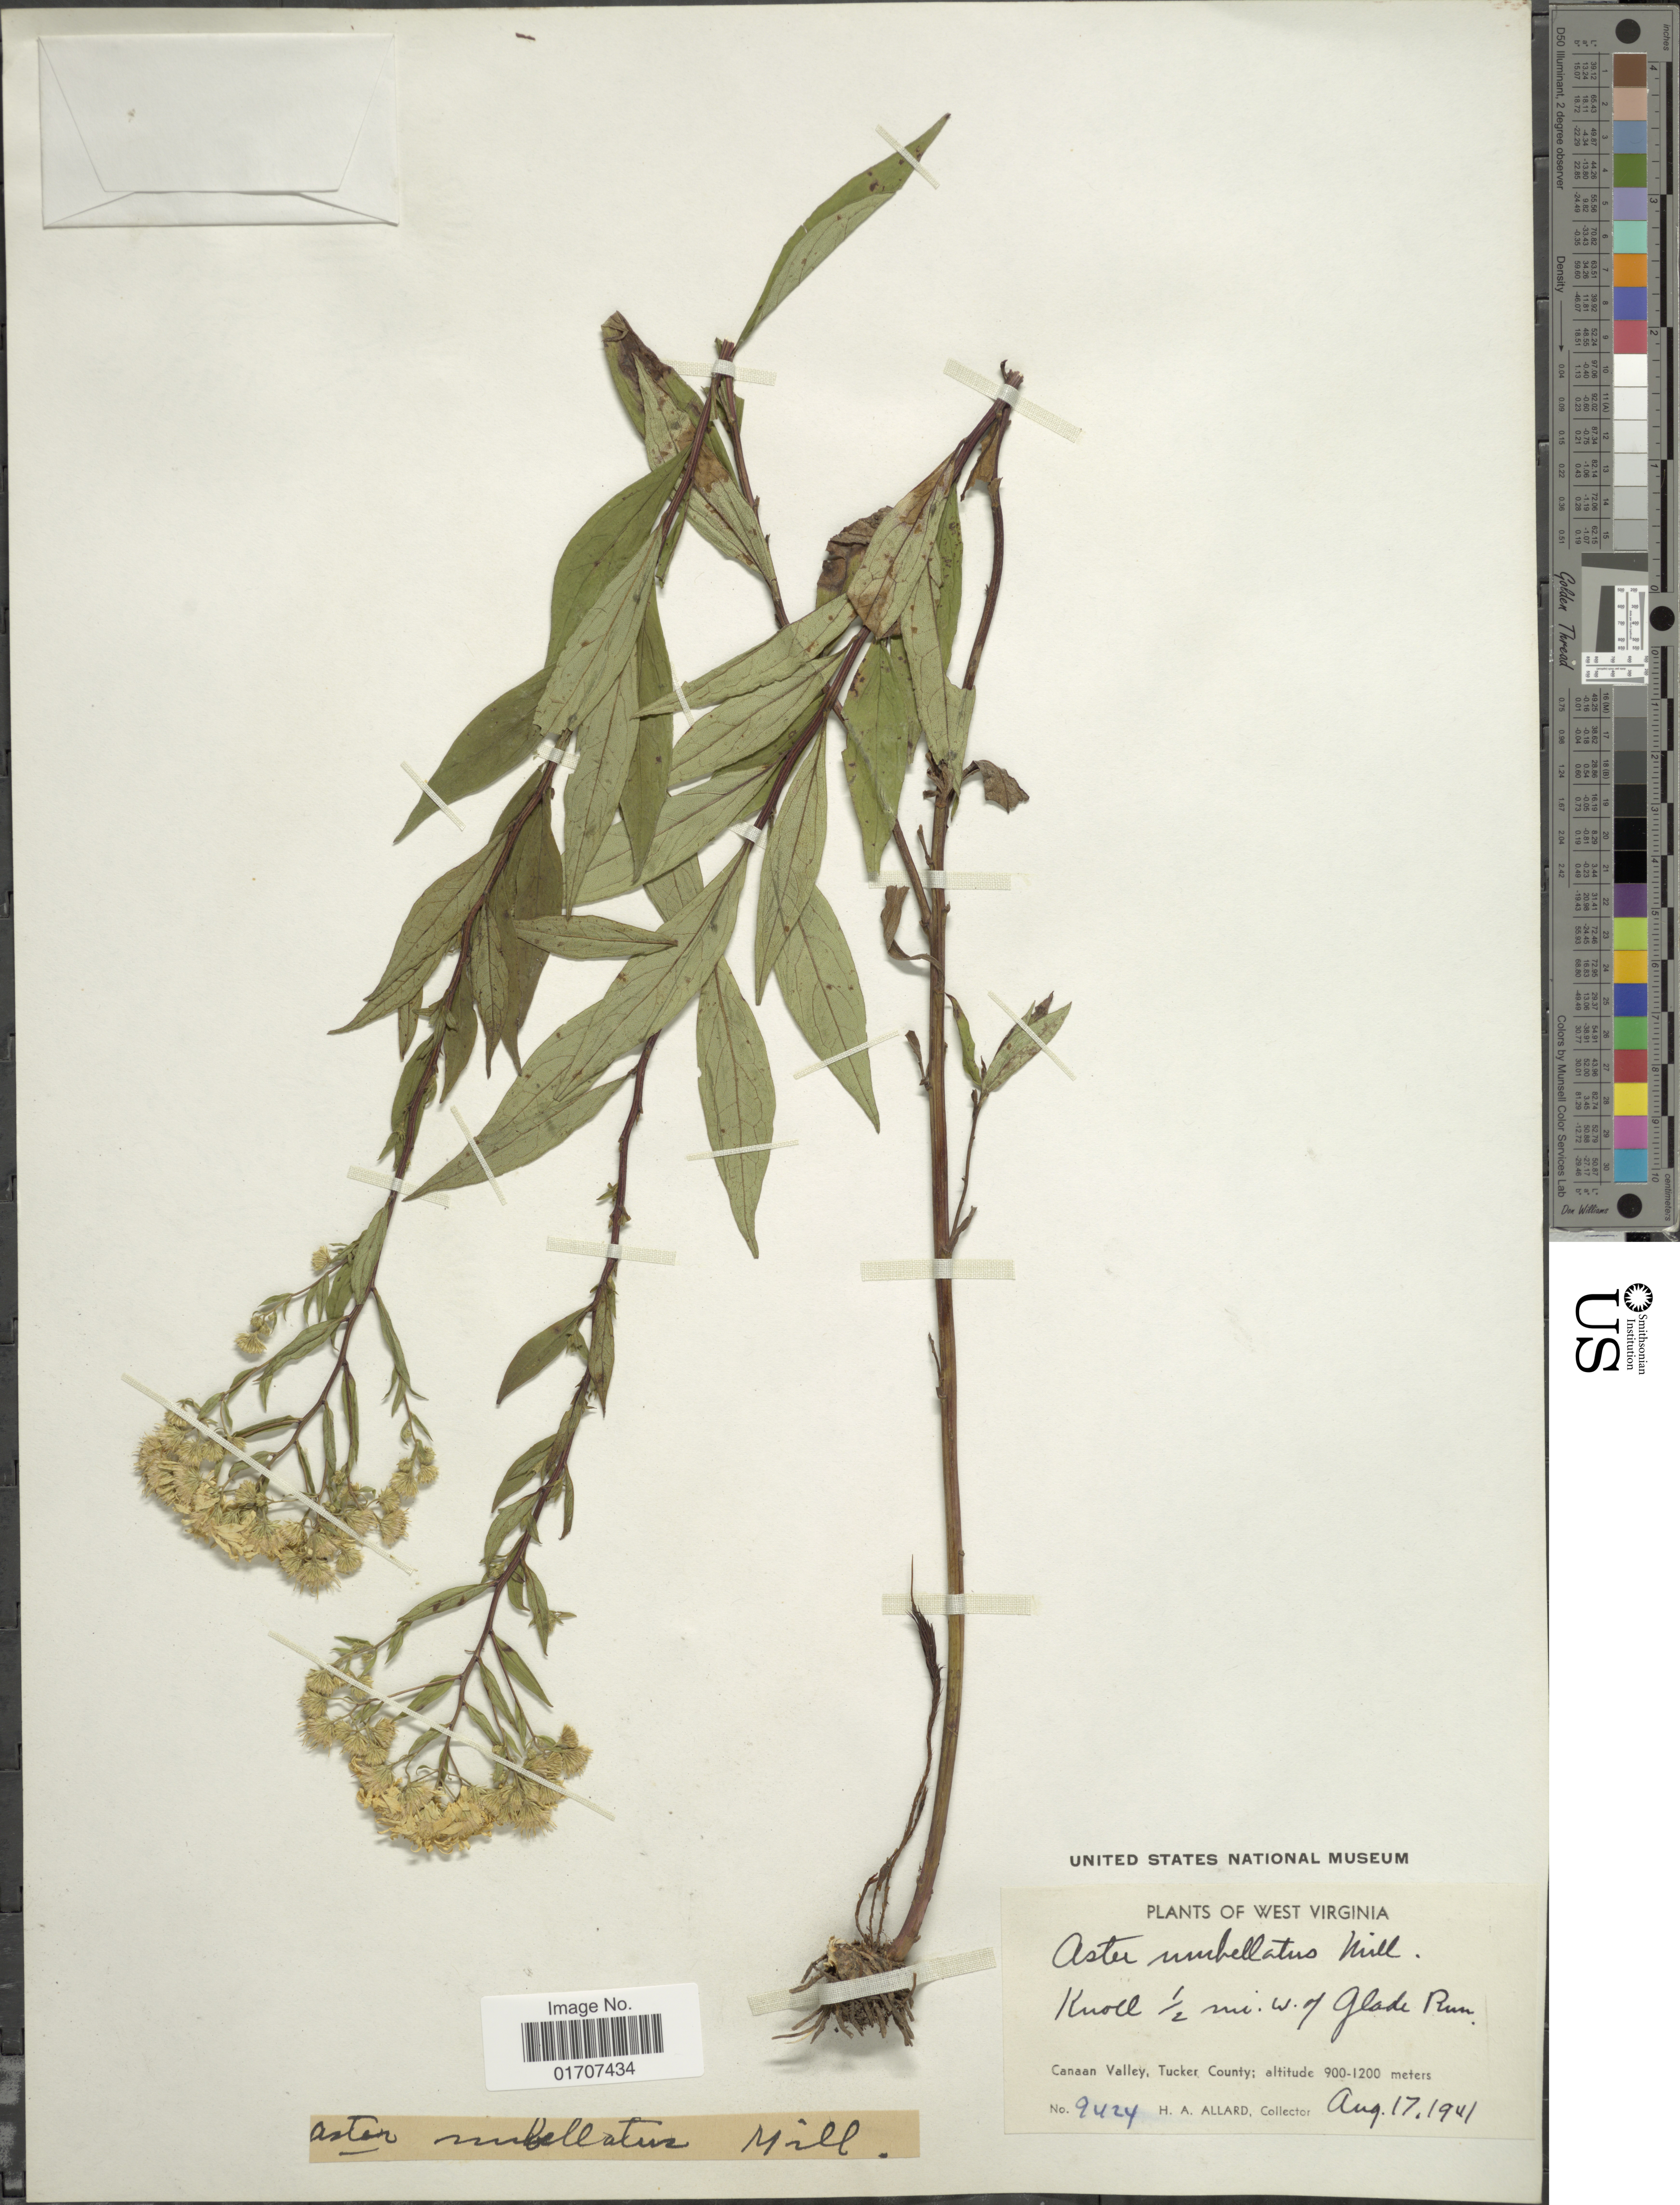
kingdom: Plantae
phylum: Tracheophyta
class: Magnoliopsida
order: Asterales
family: Asteraceae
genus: Doellingeria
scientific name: Doellingeria umbellata var. umbellata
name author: Nees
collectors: H. A. Allard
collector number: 9424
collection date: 1941-08-17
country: United States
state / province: West Virginia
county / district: Tucker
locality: Knoll ½ mi. w. of Glade Run, Cannan Valley, Tucker County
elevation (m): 900